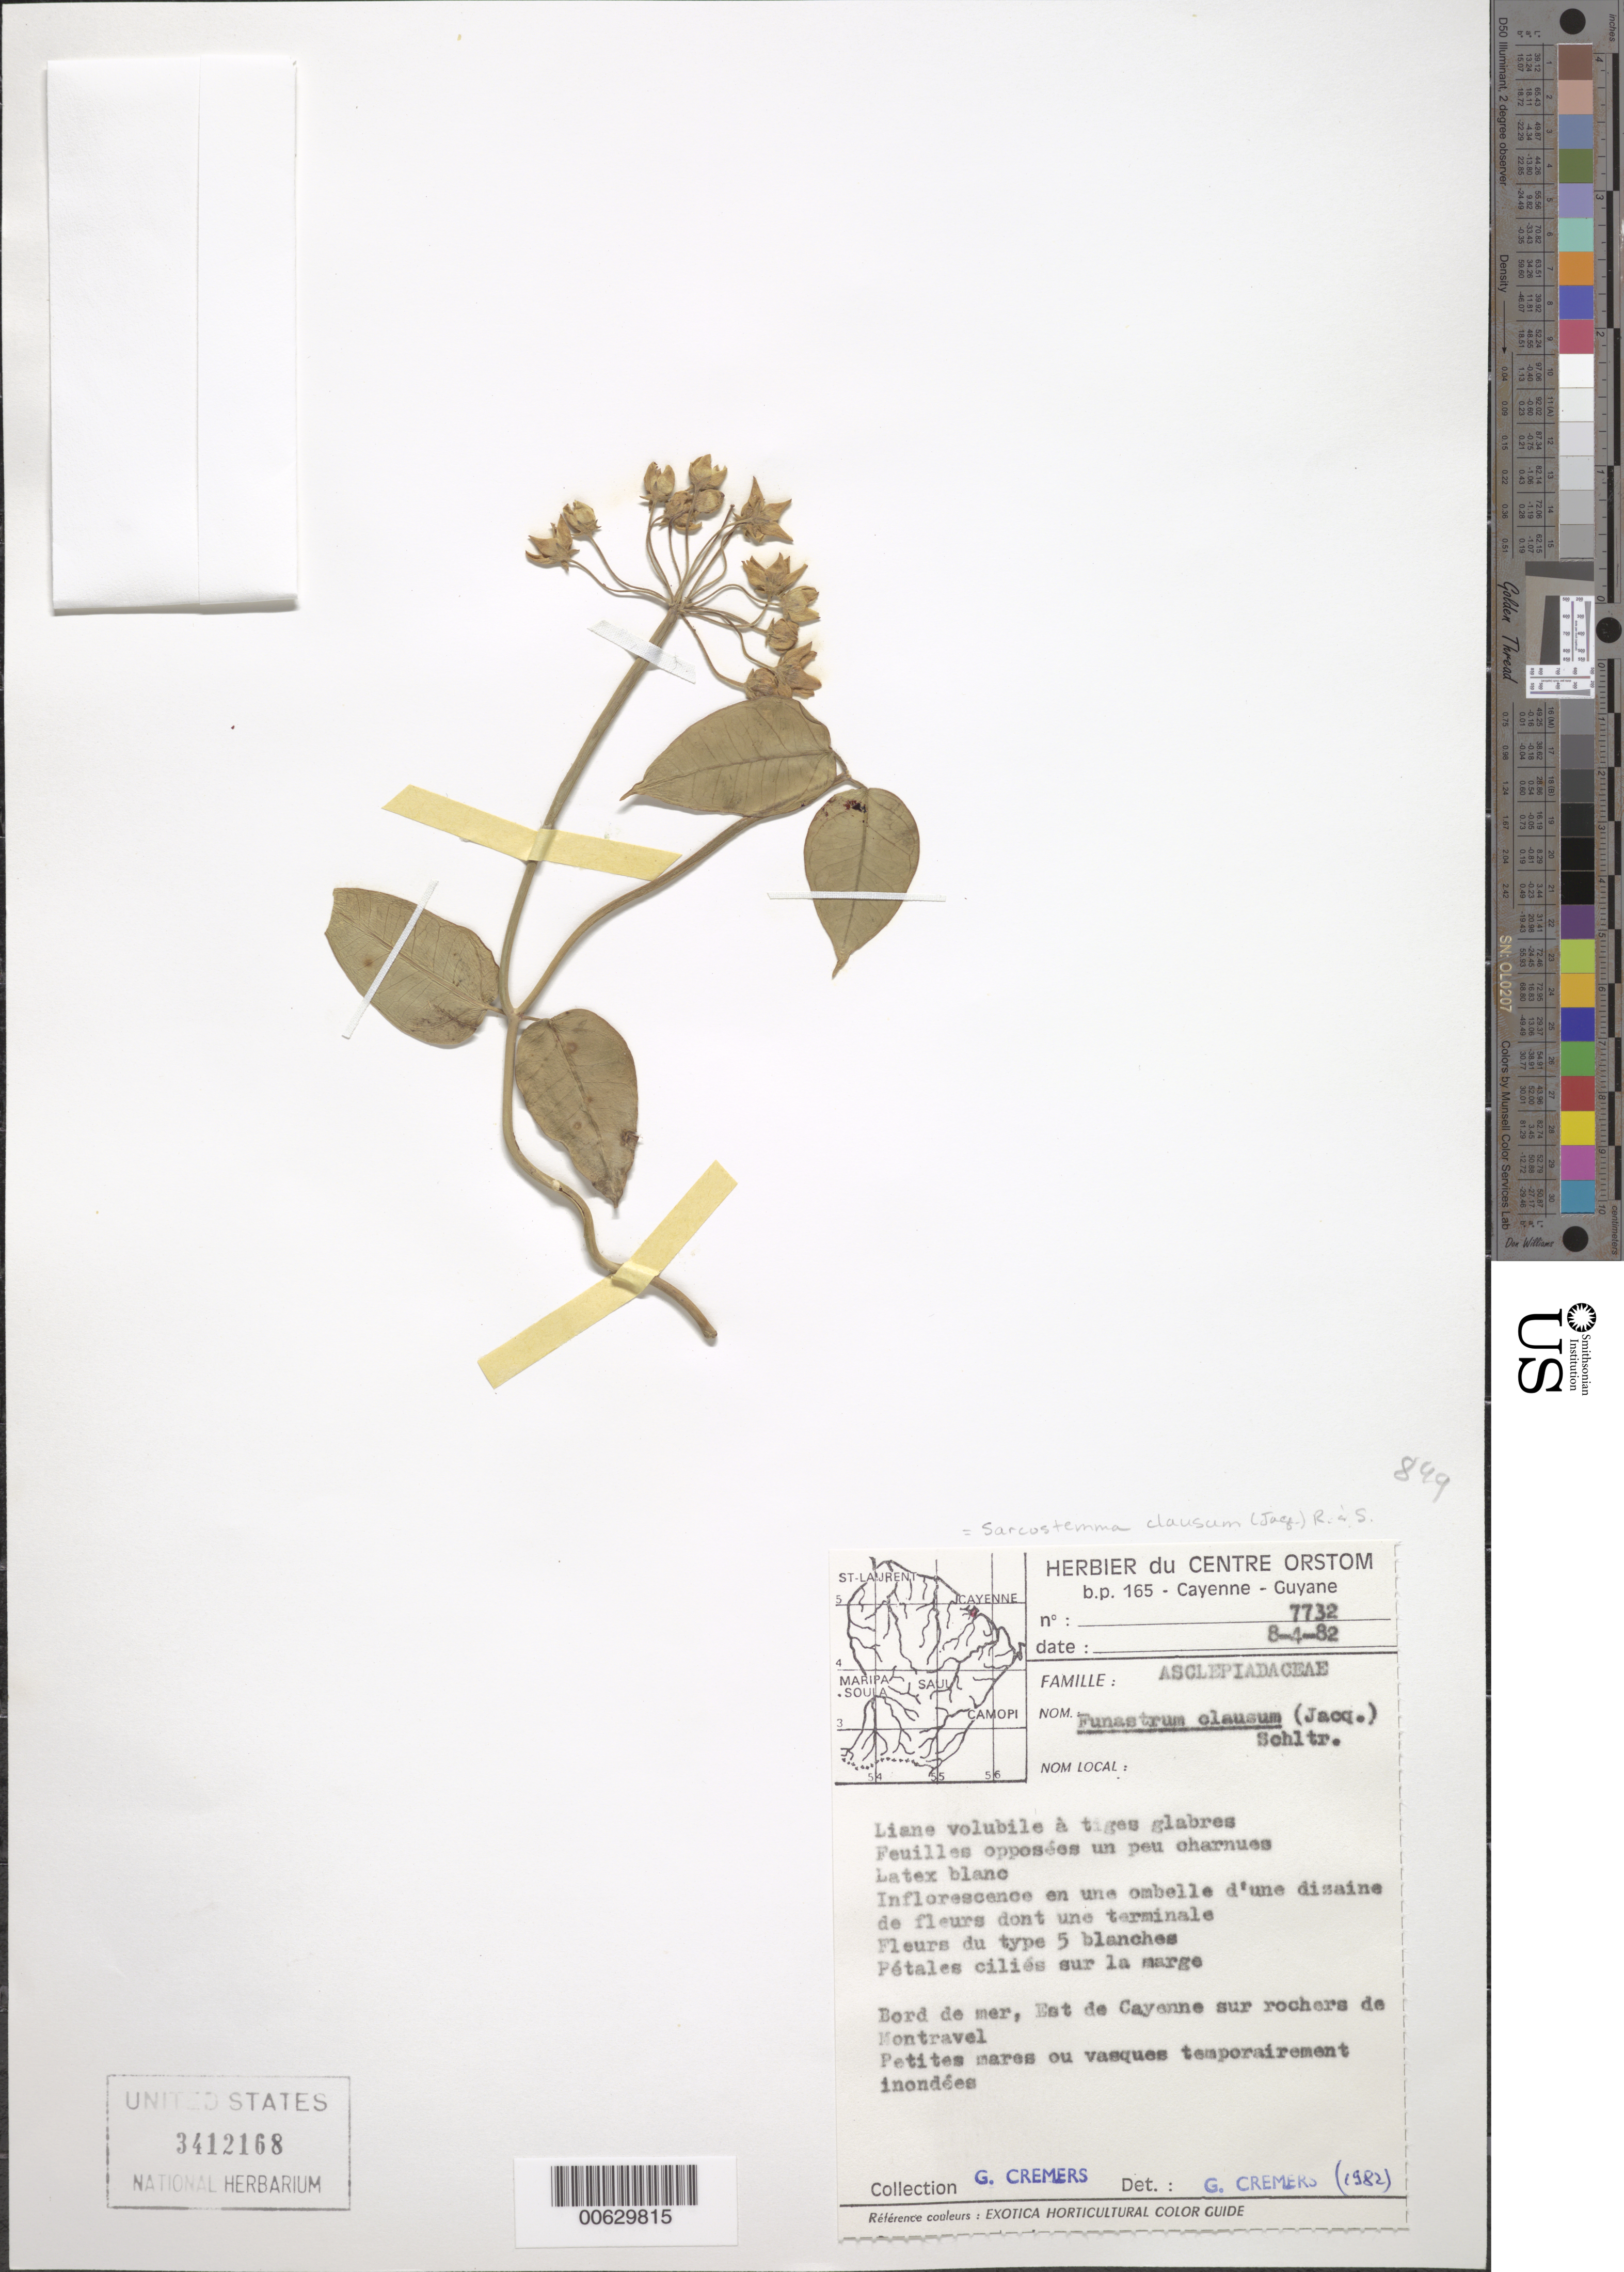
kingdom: Plantae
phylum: Tracheophyta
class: Magnoliopsida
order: Gentianales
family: Apocynaceae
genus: Sarcostemma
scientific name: Sarcostemma clausum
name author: (Jacq.) Schult.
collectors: G. Cremers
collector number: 7732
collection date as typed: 8-Apr-82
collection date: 1982-04-08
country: French Guiana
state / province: Cayenne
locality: Cayenne, Est de, sur les rochers de Montravel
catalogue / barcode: US 3412168